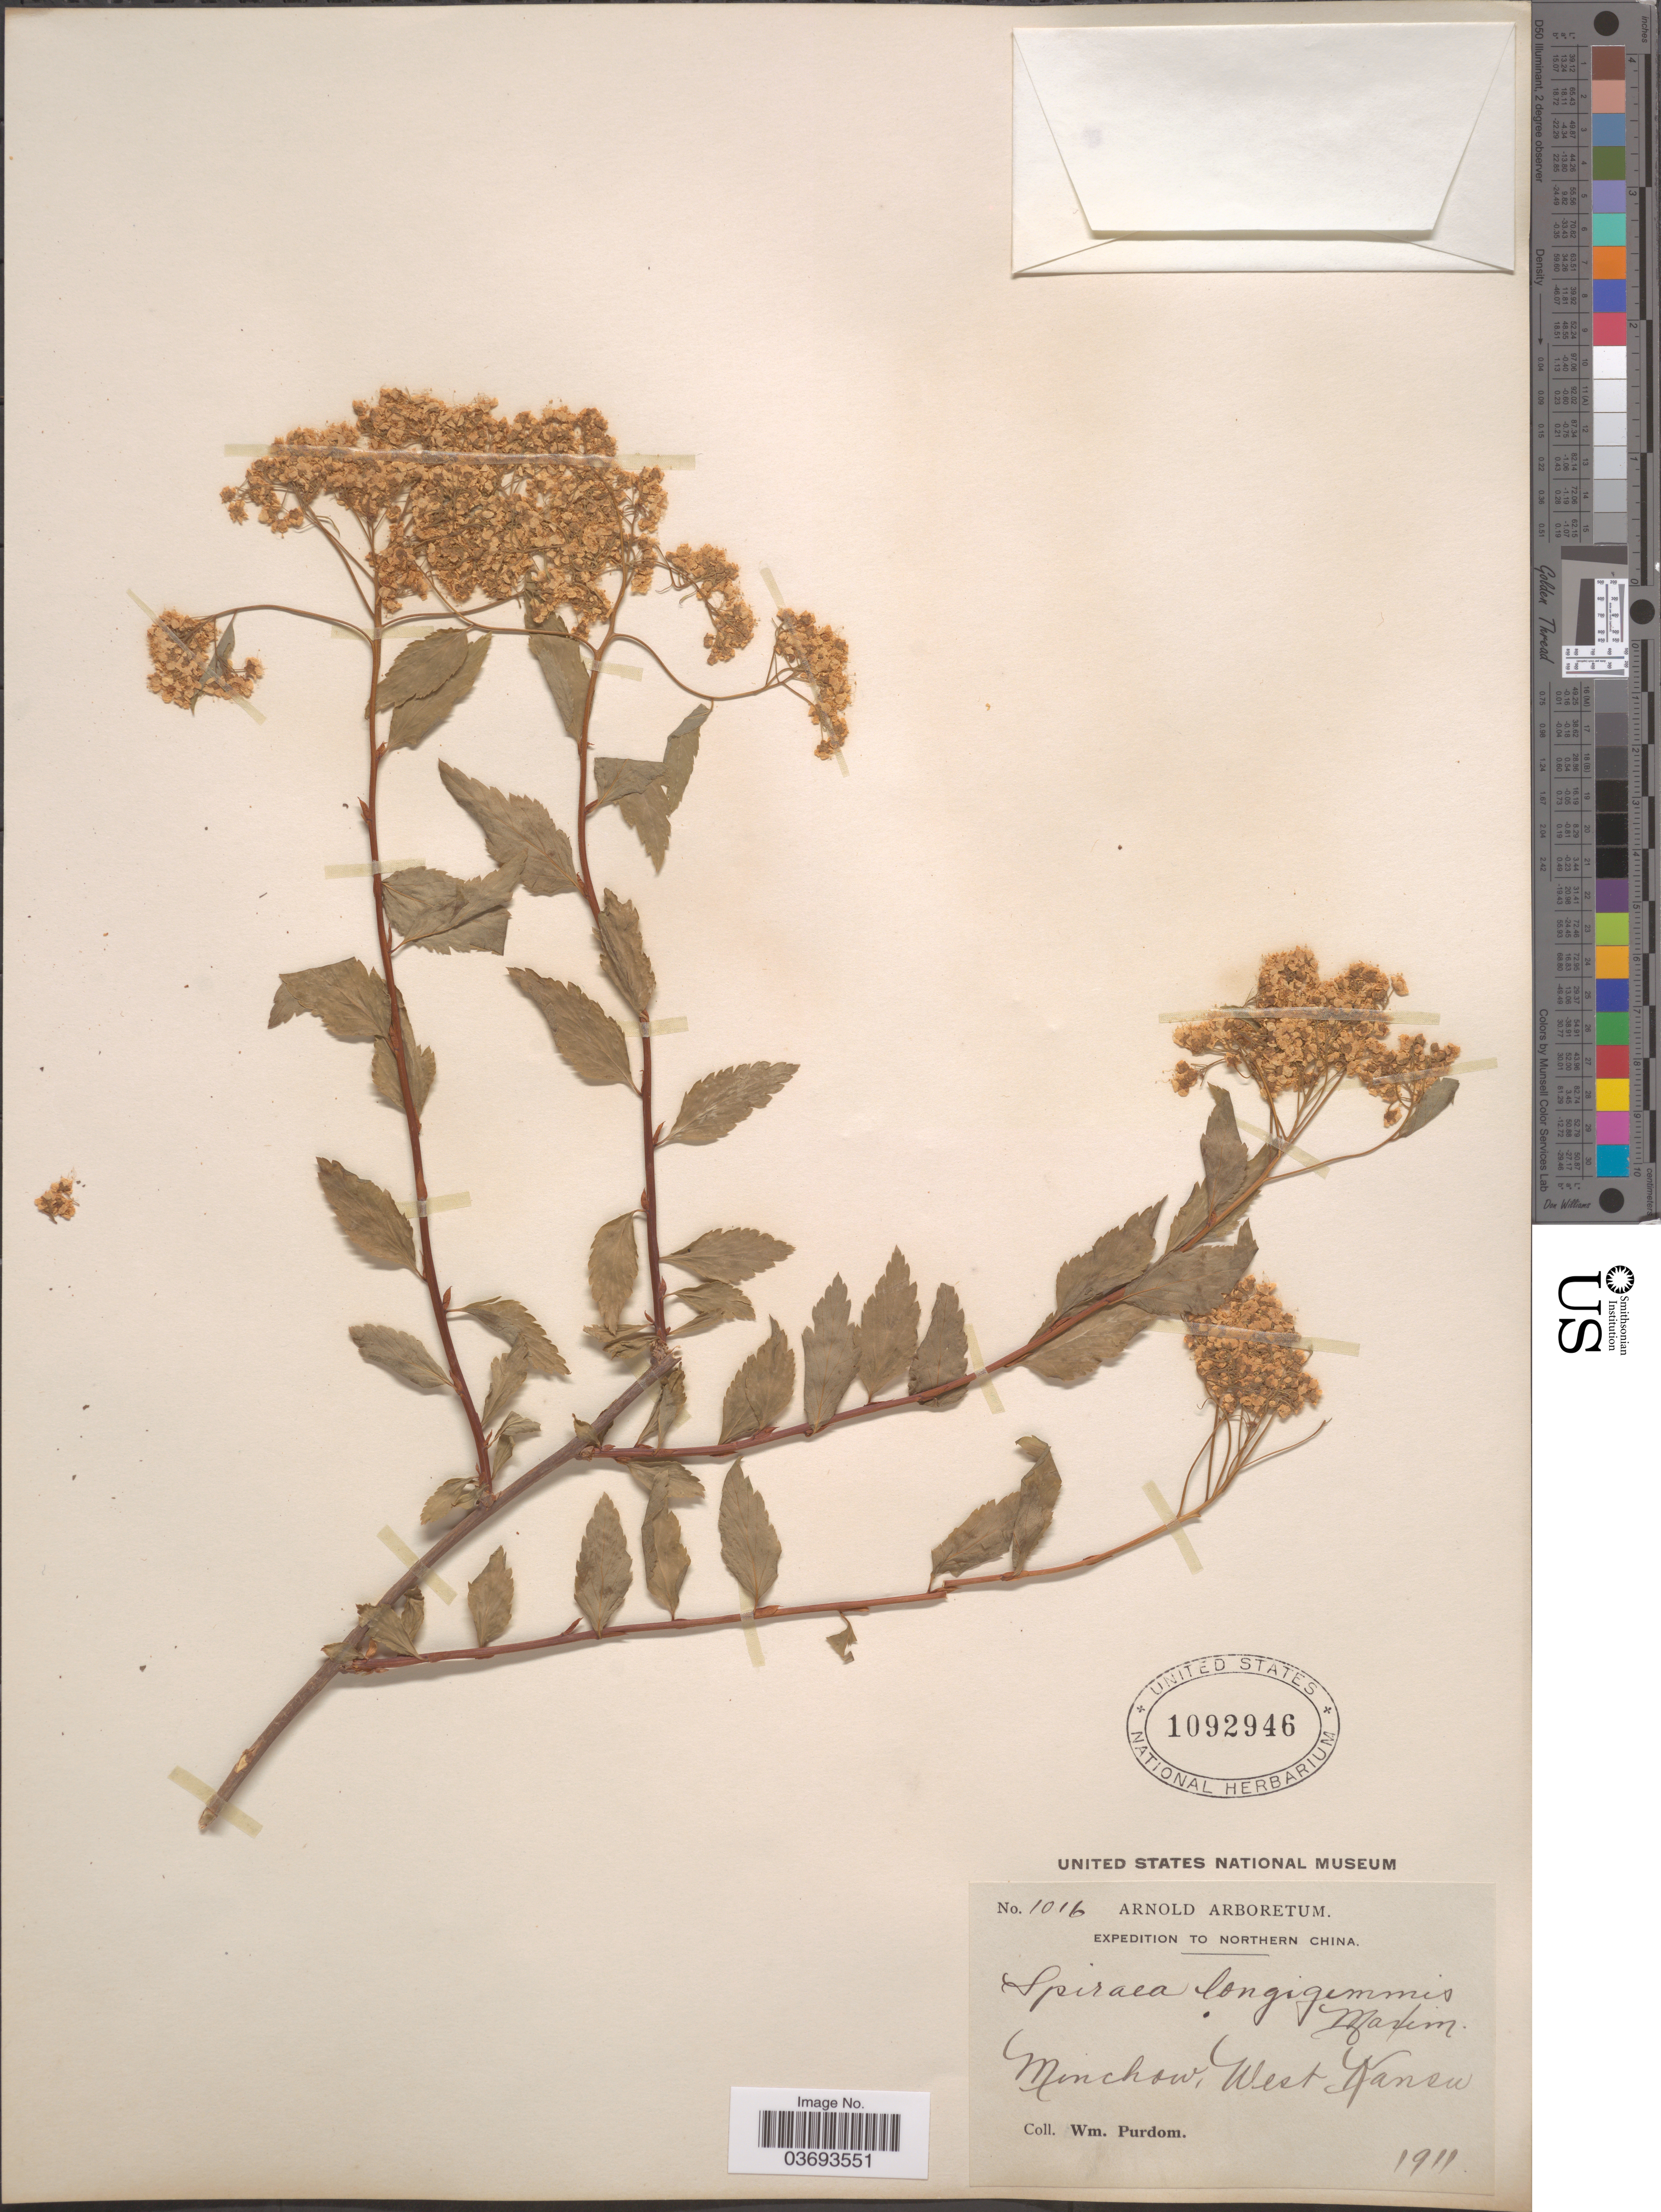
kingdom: Plantae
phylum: Tracheophyta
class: Magnoliopsida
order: Rosales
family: Rosaceae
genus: Spiraea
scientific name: Spiraea longigemmis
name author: Maxim.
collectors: W. Purdom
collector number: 1016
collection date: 1911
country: China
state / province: Gansu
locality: Northern China. Minchow, West Kansu.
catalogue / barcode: US 1092946